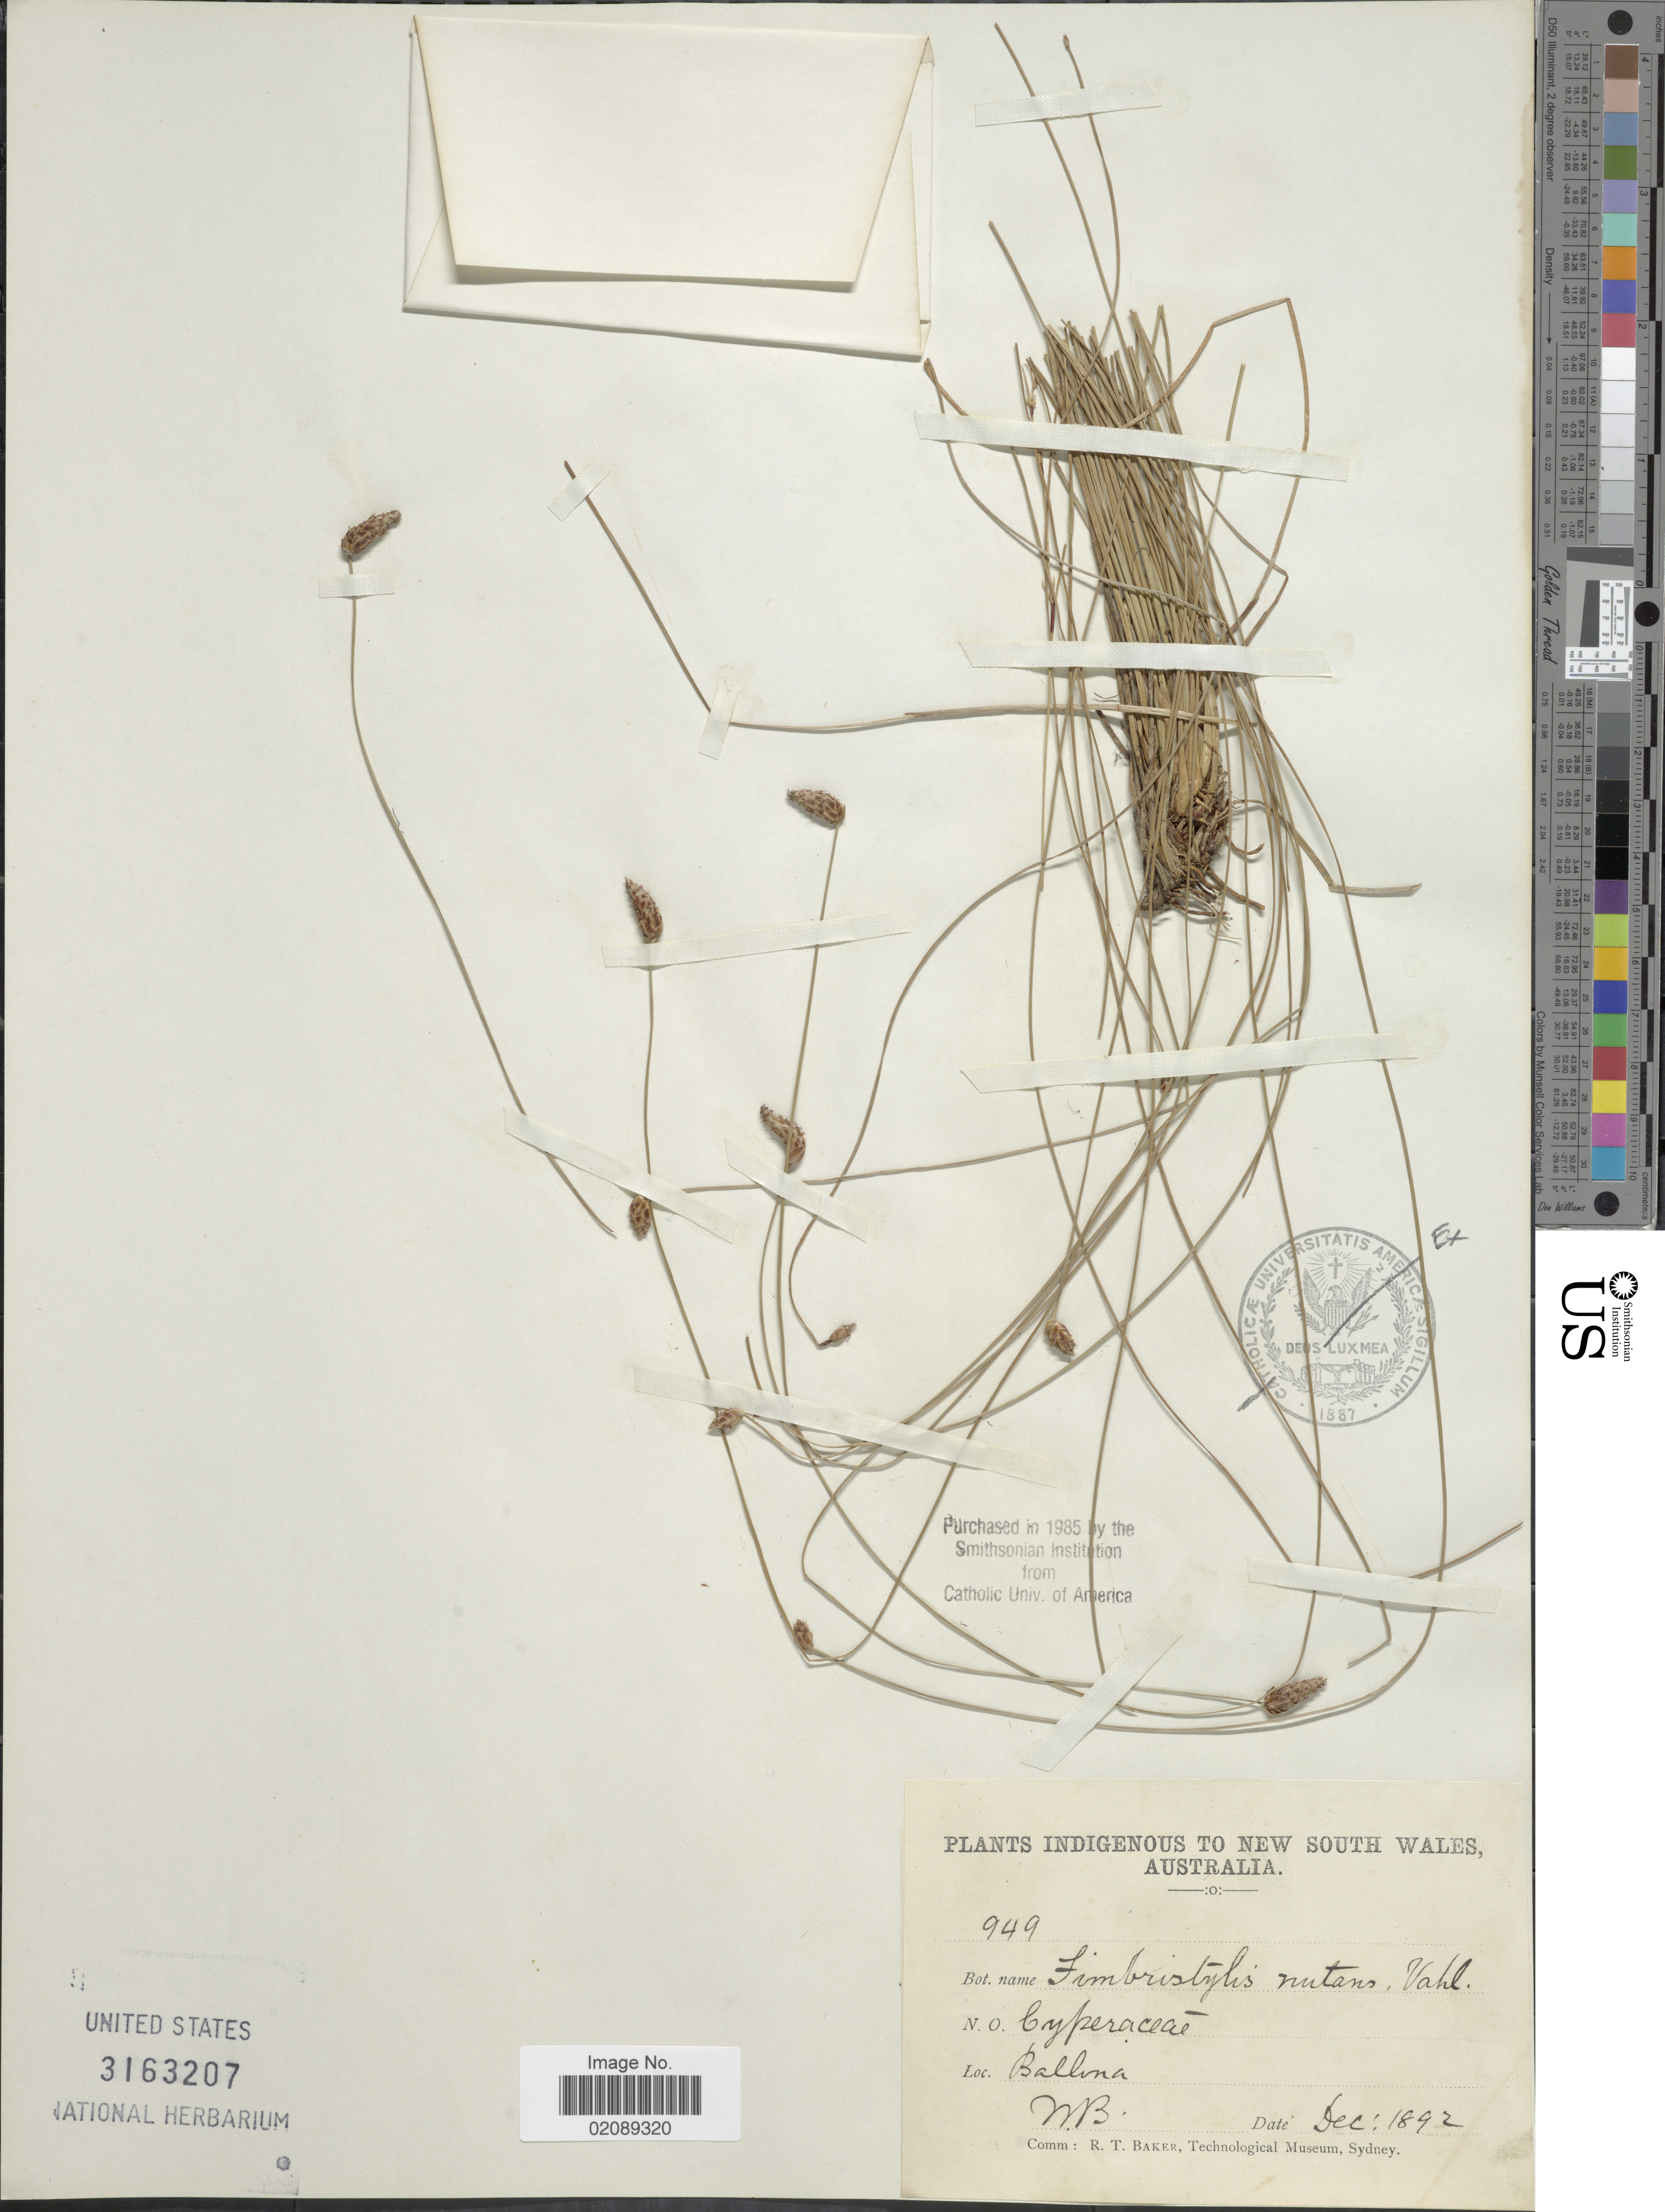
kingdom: Plantae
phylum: Tracheophyta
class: Liliopsida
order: Poales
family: Cyperaceae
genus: Fimbristylis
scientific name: Fimbristylis nutans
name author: (Retz.) Vahl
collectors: N.B.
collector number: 949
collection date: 1892-12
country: Australia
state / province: New South Wales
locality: Ballina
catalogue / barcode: US 3163207